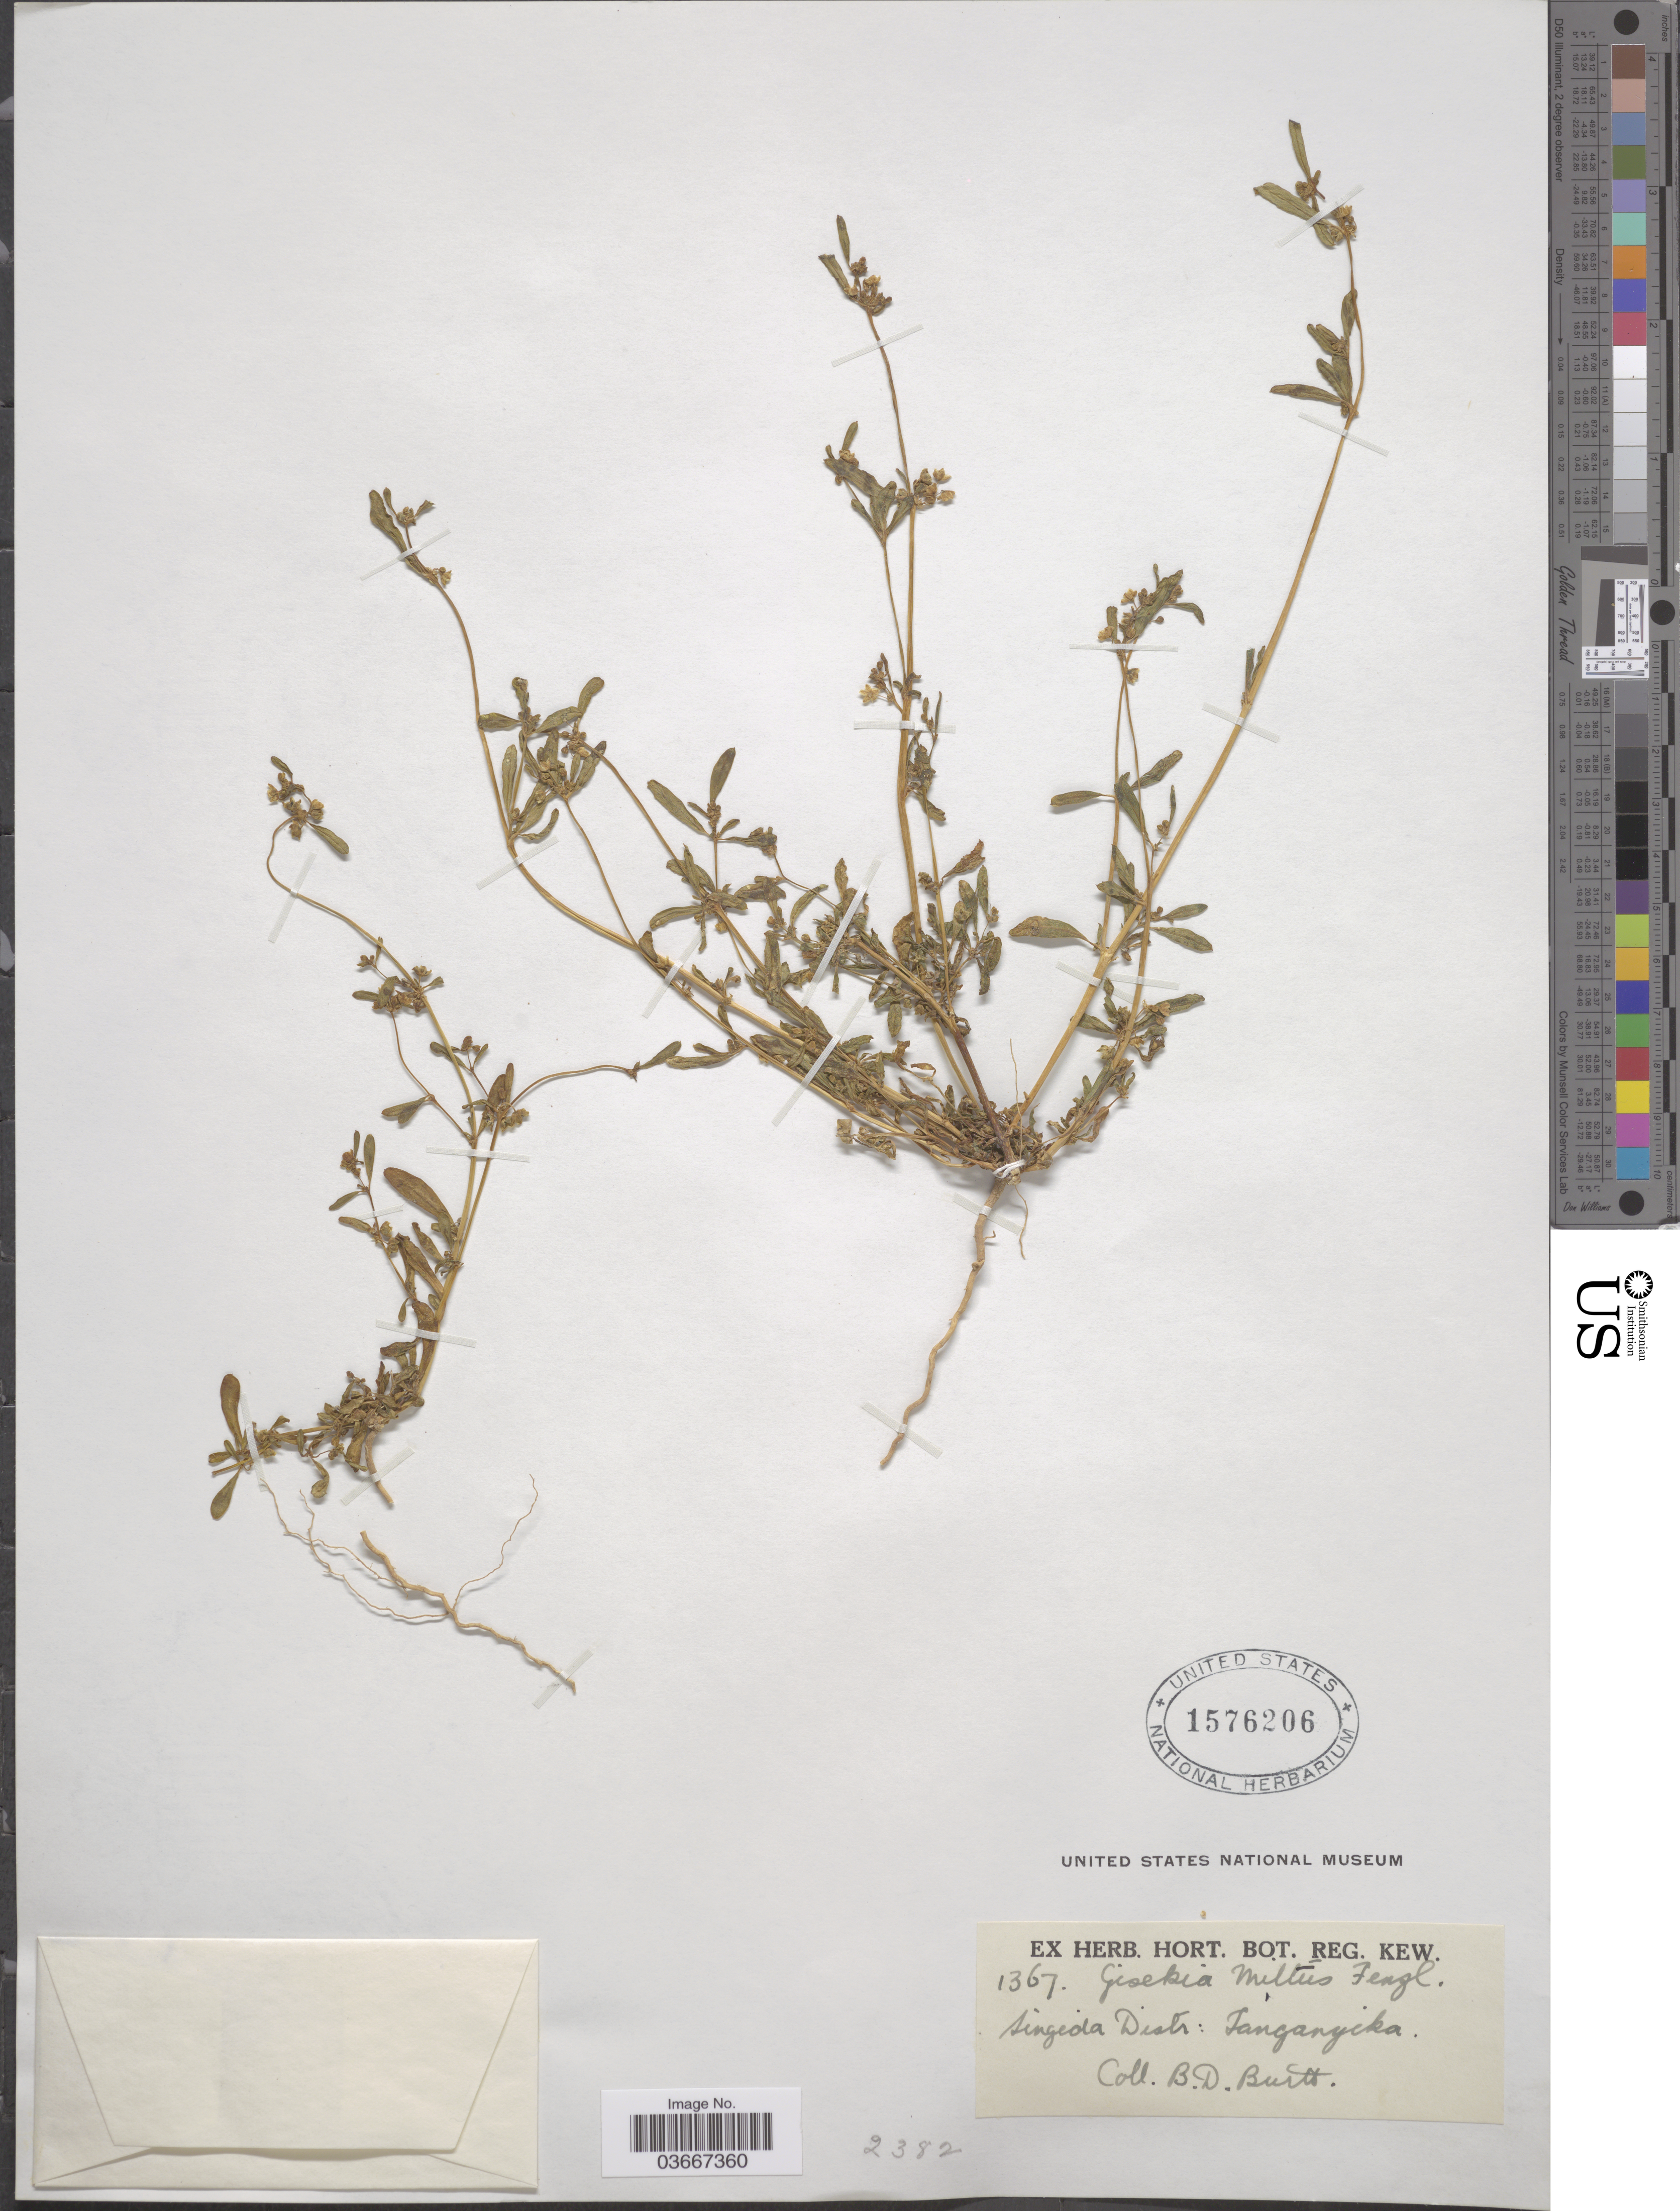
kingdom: Plantae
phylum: Tracheophyta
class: Magnoliopsida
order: Caryophyllales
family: Gisekiaceae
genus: Gisekia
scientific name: Gisekia miltus Fenzl, nom. illeg.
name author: Fenzl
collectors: B. D. Burtt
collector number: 1367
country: Tanzania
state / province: Singida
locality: Singida Distr: Tanganyika.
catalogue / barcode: US 1576206